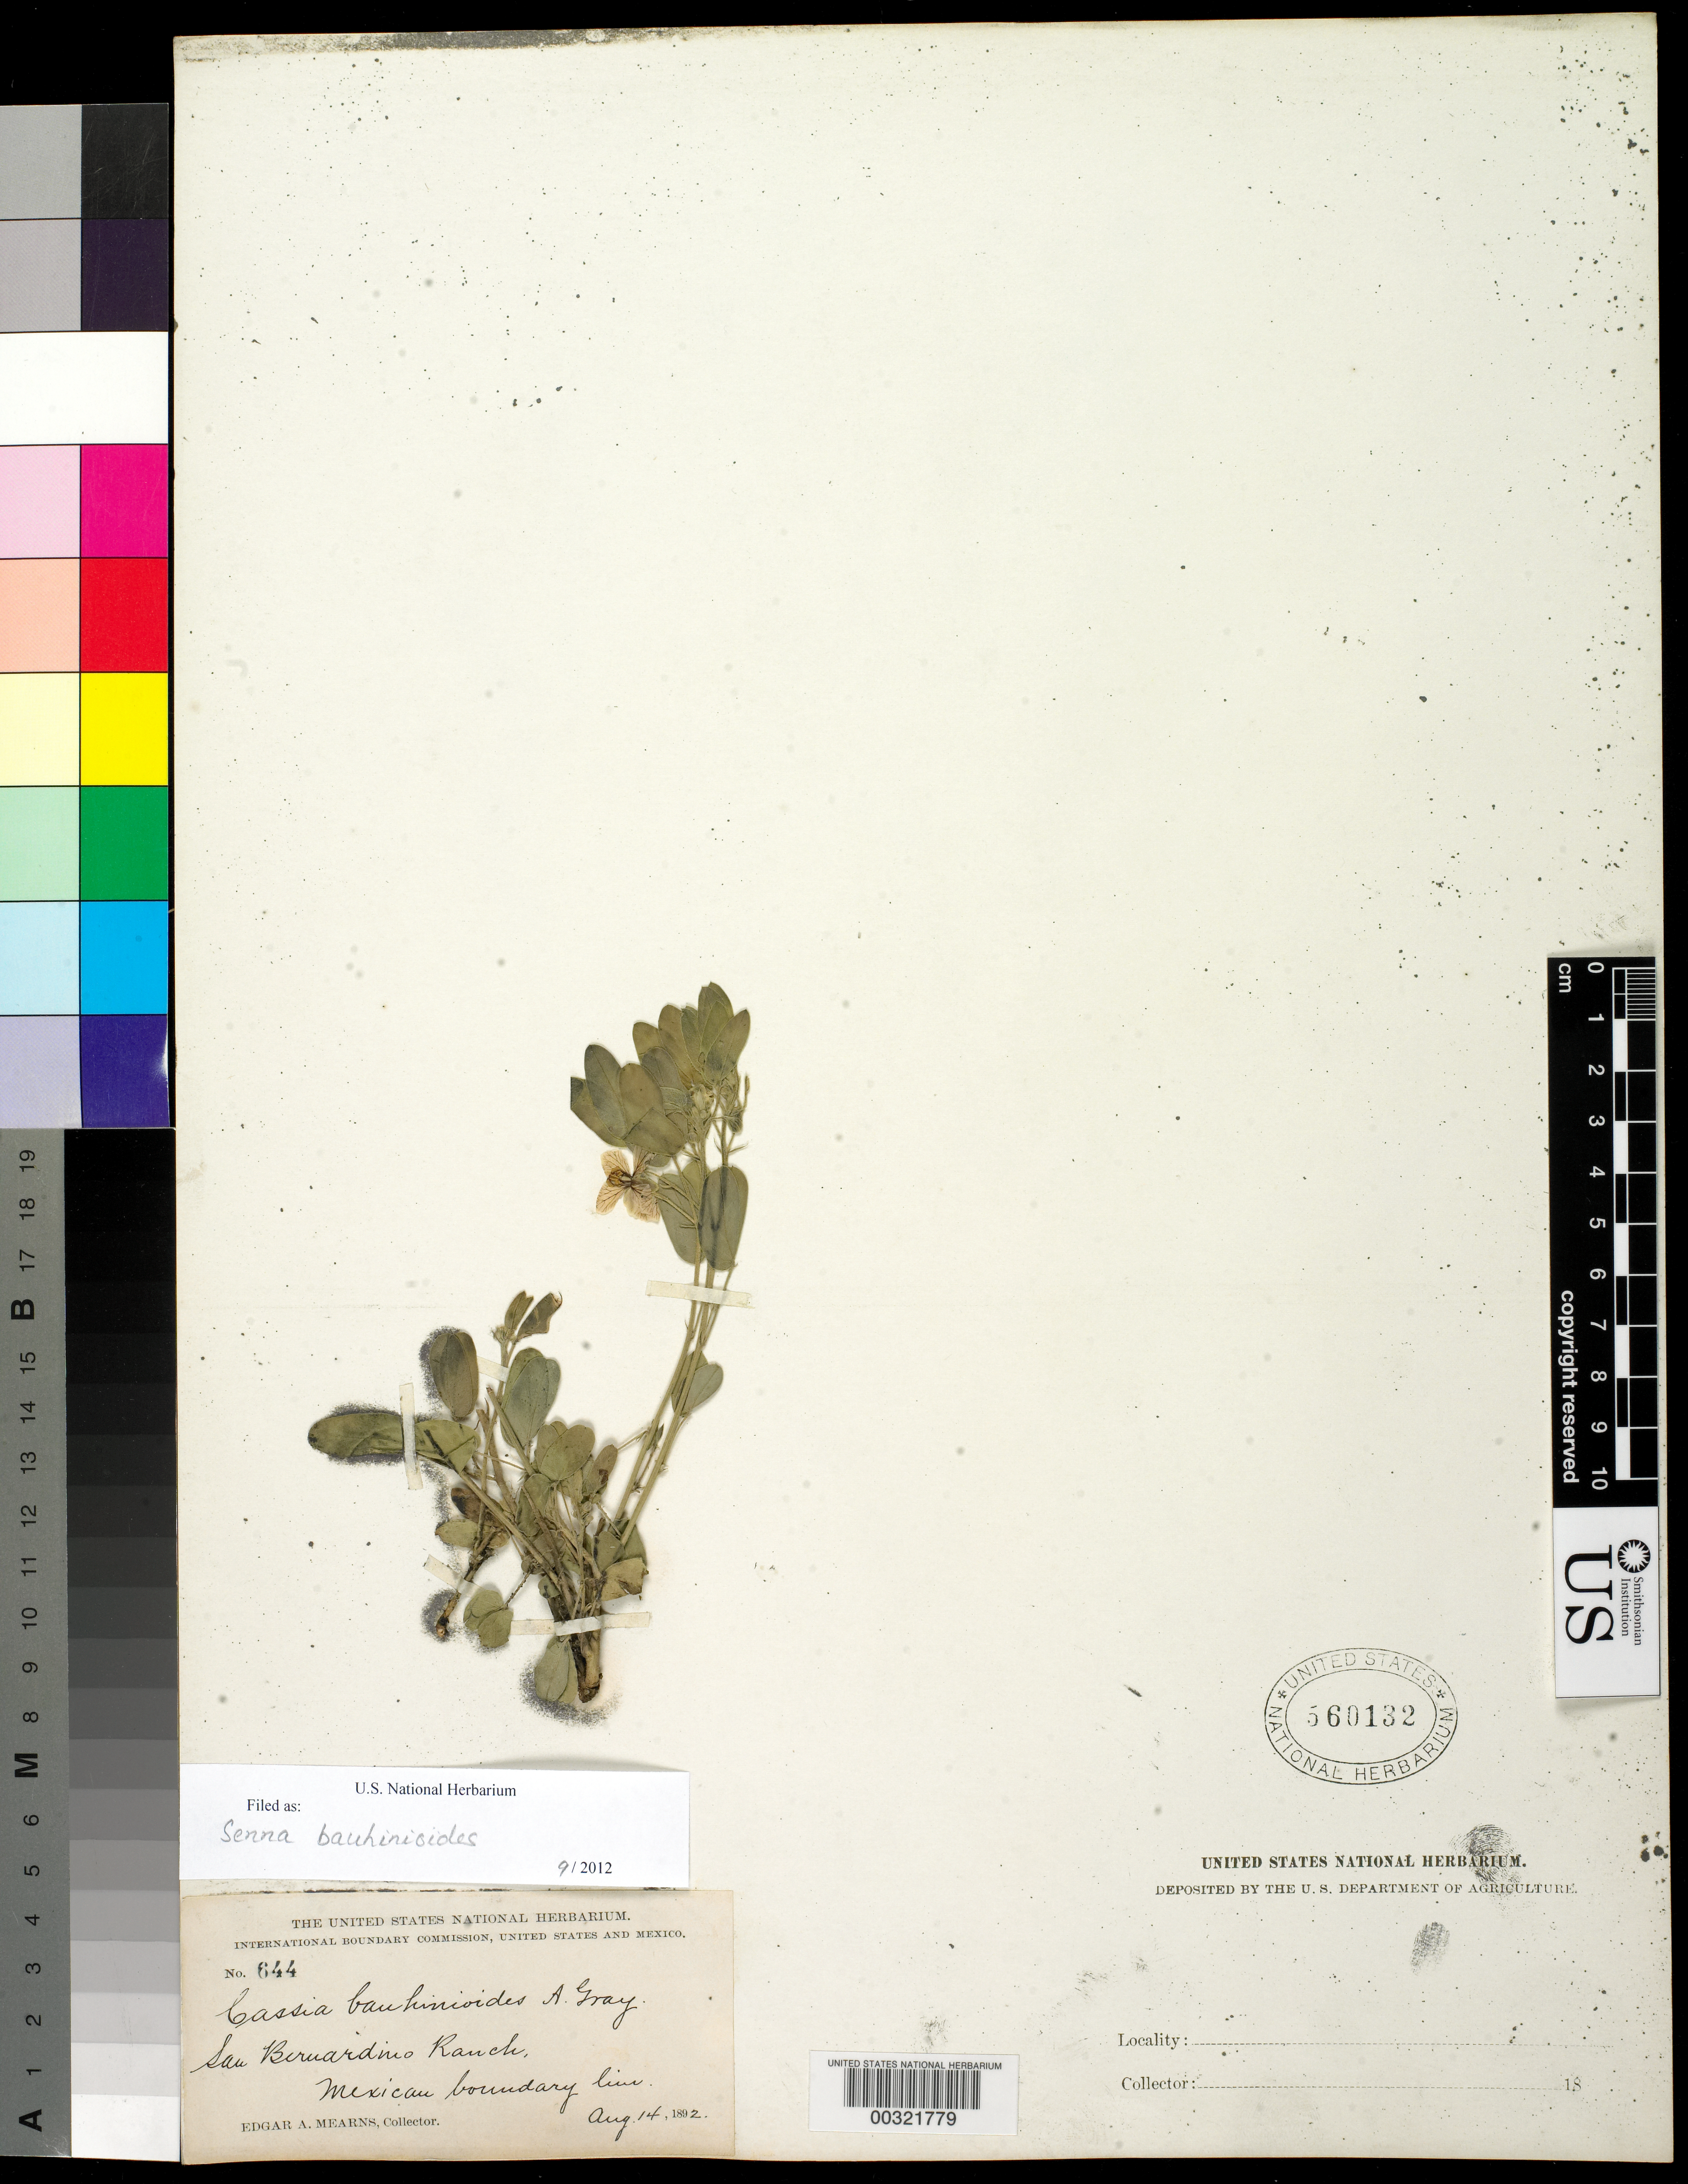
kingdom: Plantae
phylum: Tracheophyta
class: Magnoliopsida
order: Fabales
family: Fabaceae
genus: Senna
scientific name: Senna bauhinioides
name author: (A. Gray) H.S. Irwin & Barneby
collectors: E. A. Mearns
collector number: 644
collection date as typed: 14 Aug 1892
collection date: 1892-08-14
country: United States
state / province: Arizona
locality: San bernardino ranch, mexican boundary line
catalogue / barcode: US 560132